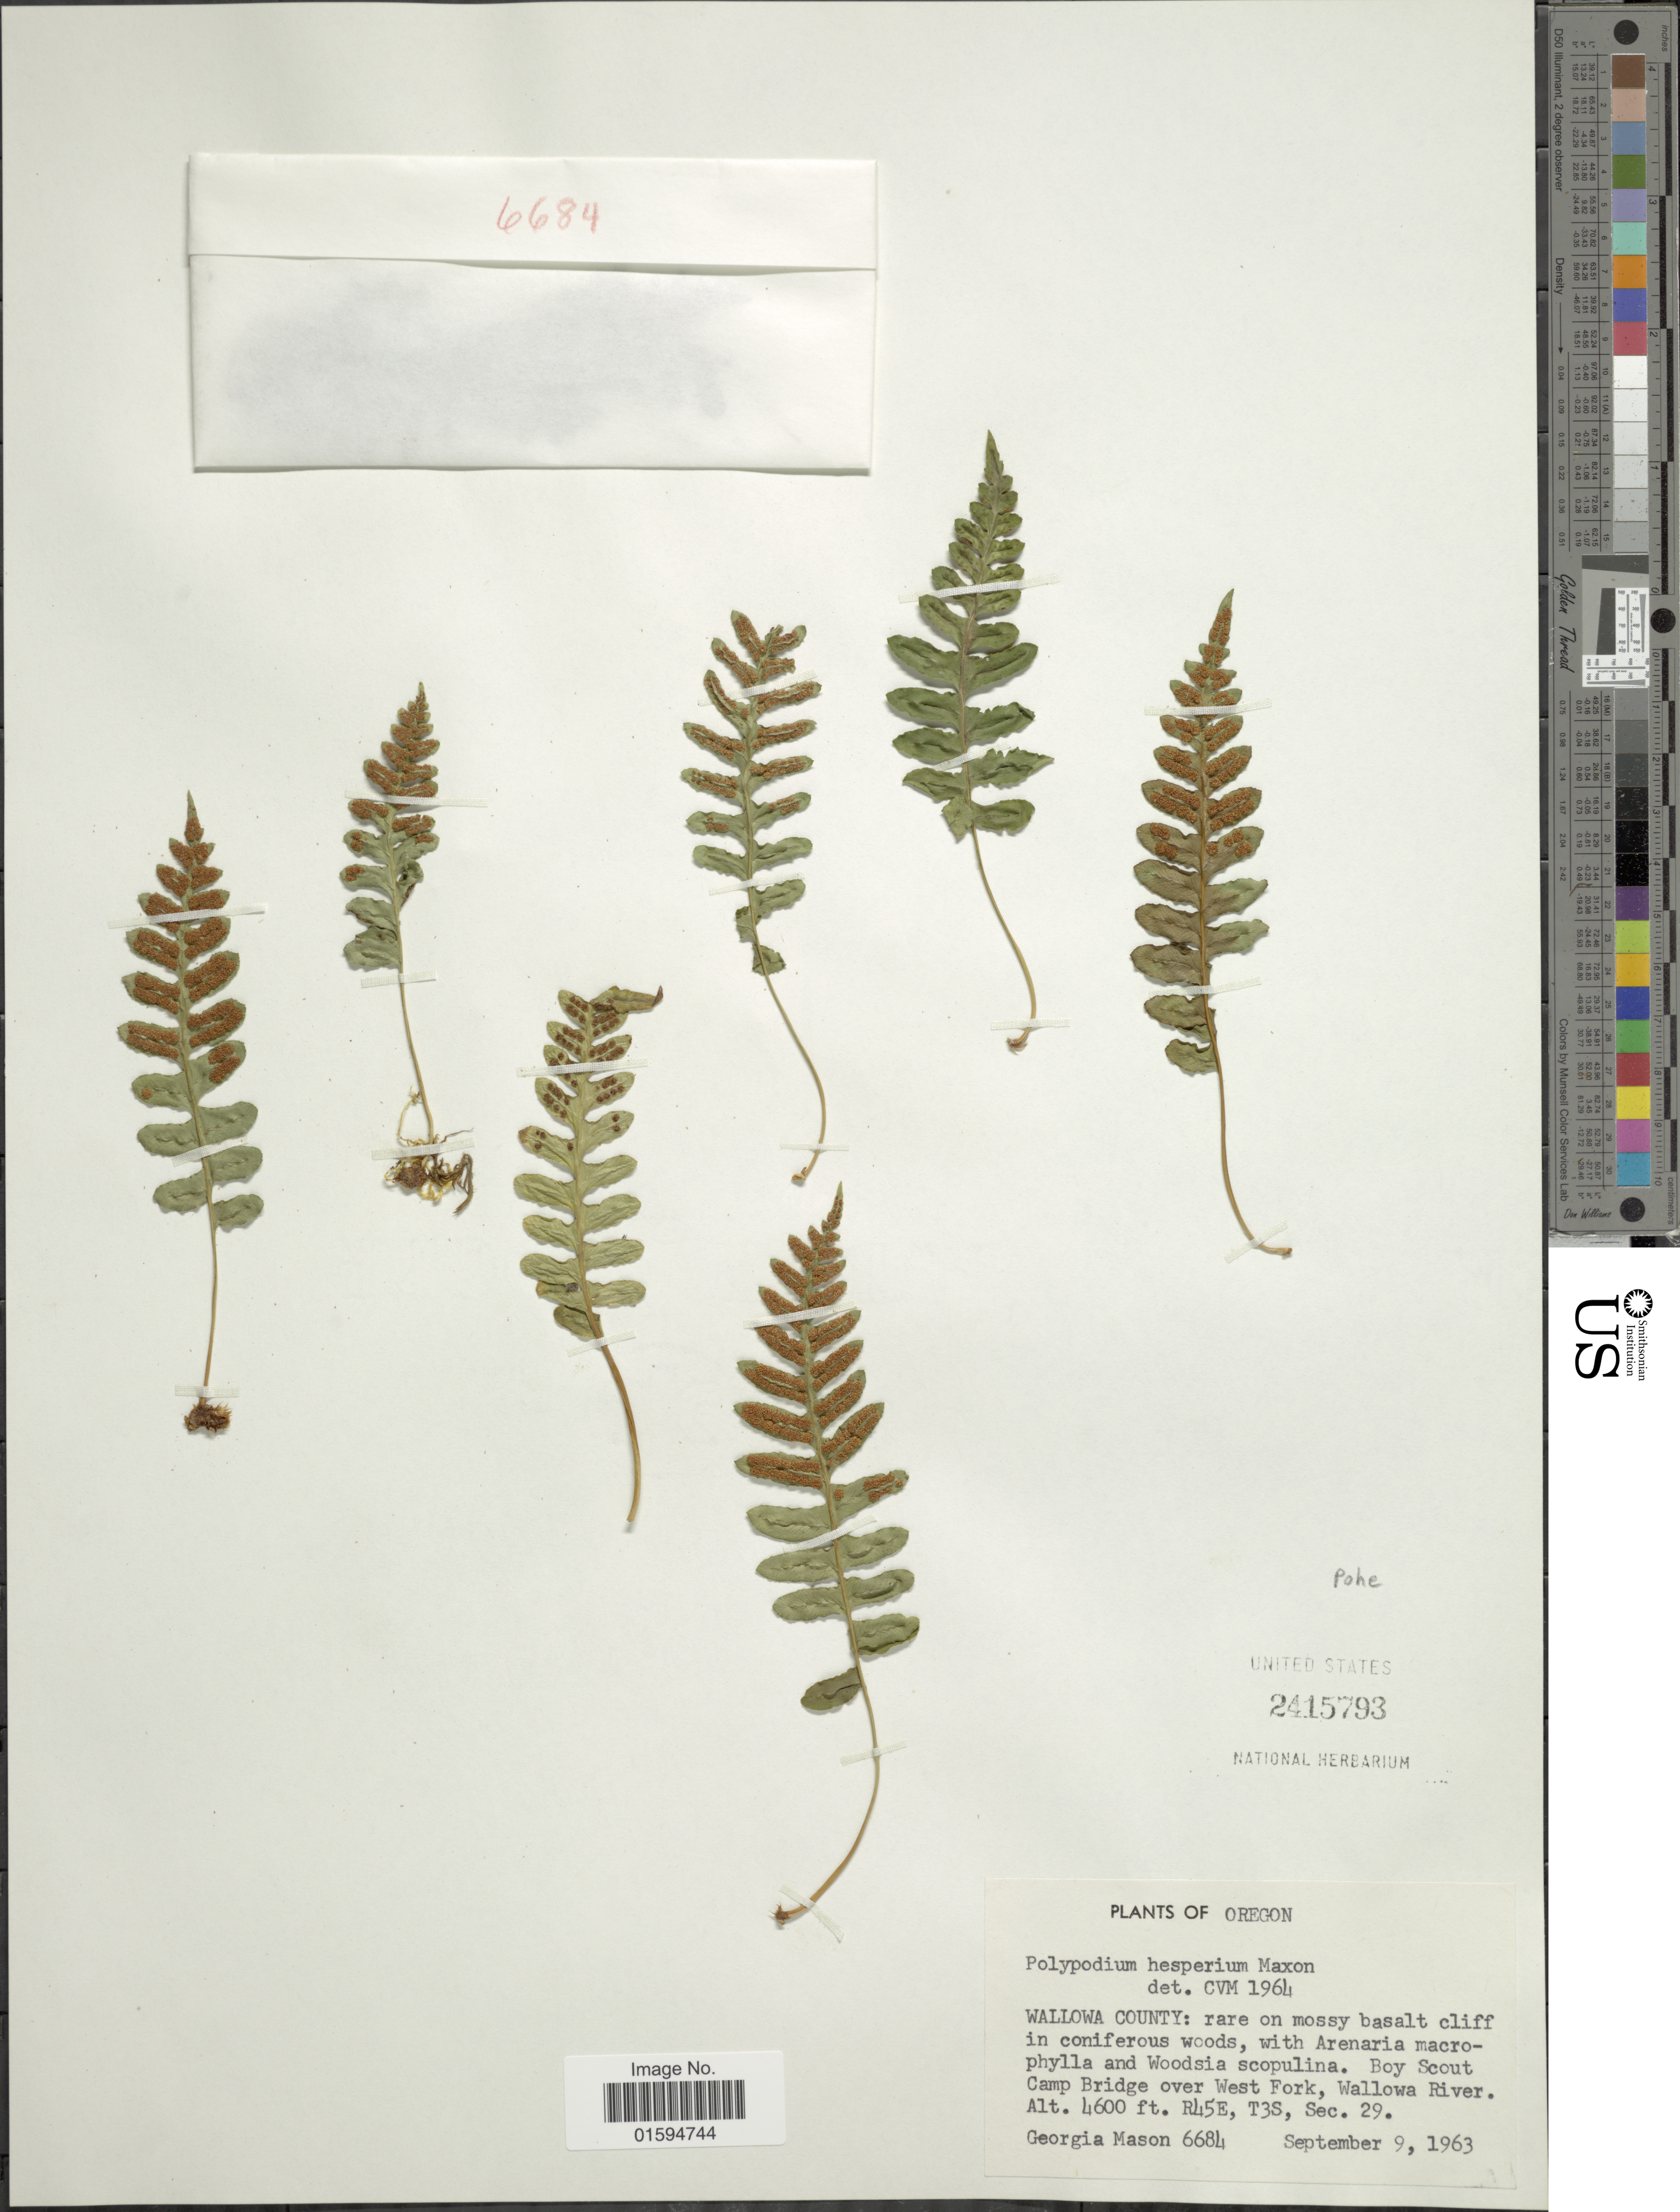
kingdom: Plantae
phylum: Tracheophyta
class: Polypodiopsida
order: Polypodiales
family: Polypodiaceae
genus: Polypodium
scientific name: Polypodium hesperium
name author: Maxon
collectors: G. Mason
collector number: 6684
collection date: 1963-09-09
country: United States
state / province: Oregon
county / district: Wallowa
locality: Wallowa County, Boy Scout Camp bridge over West Fork, Wallowa River. R45E. T3s, Sec. 29.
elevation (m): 1402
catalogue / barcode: US 2415793